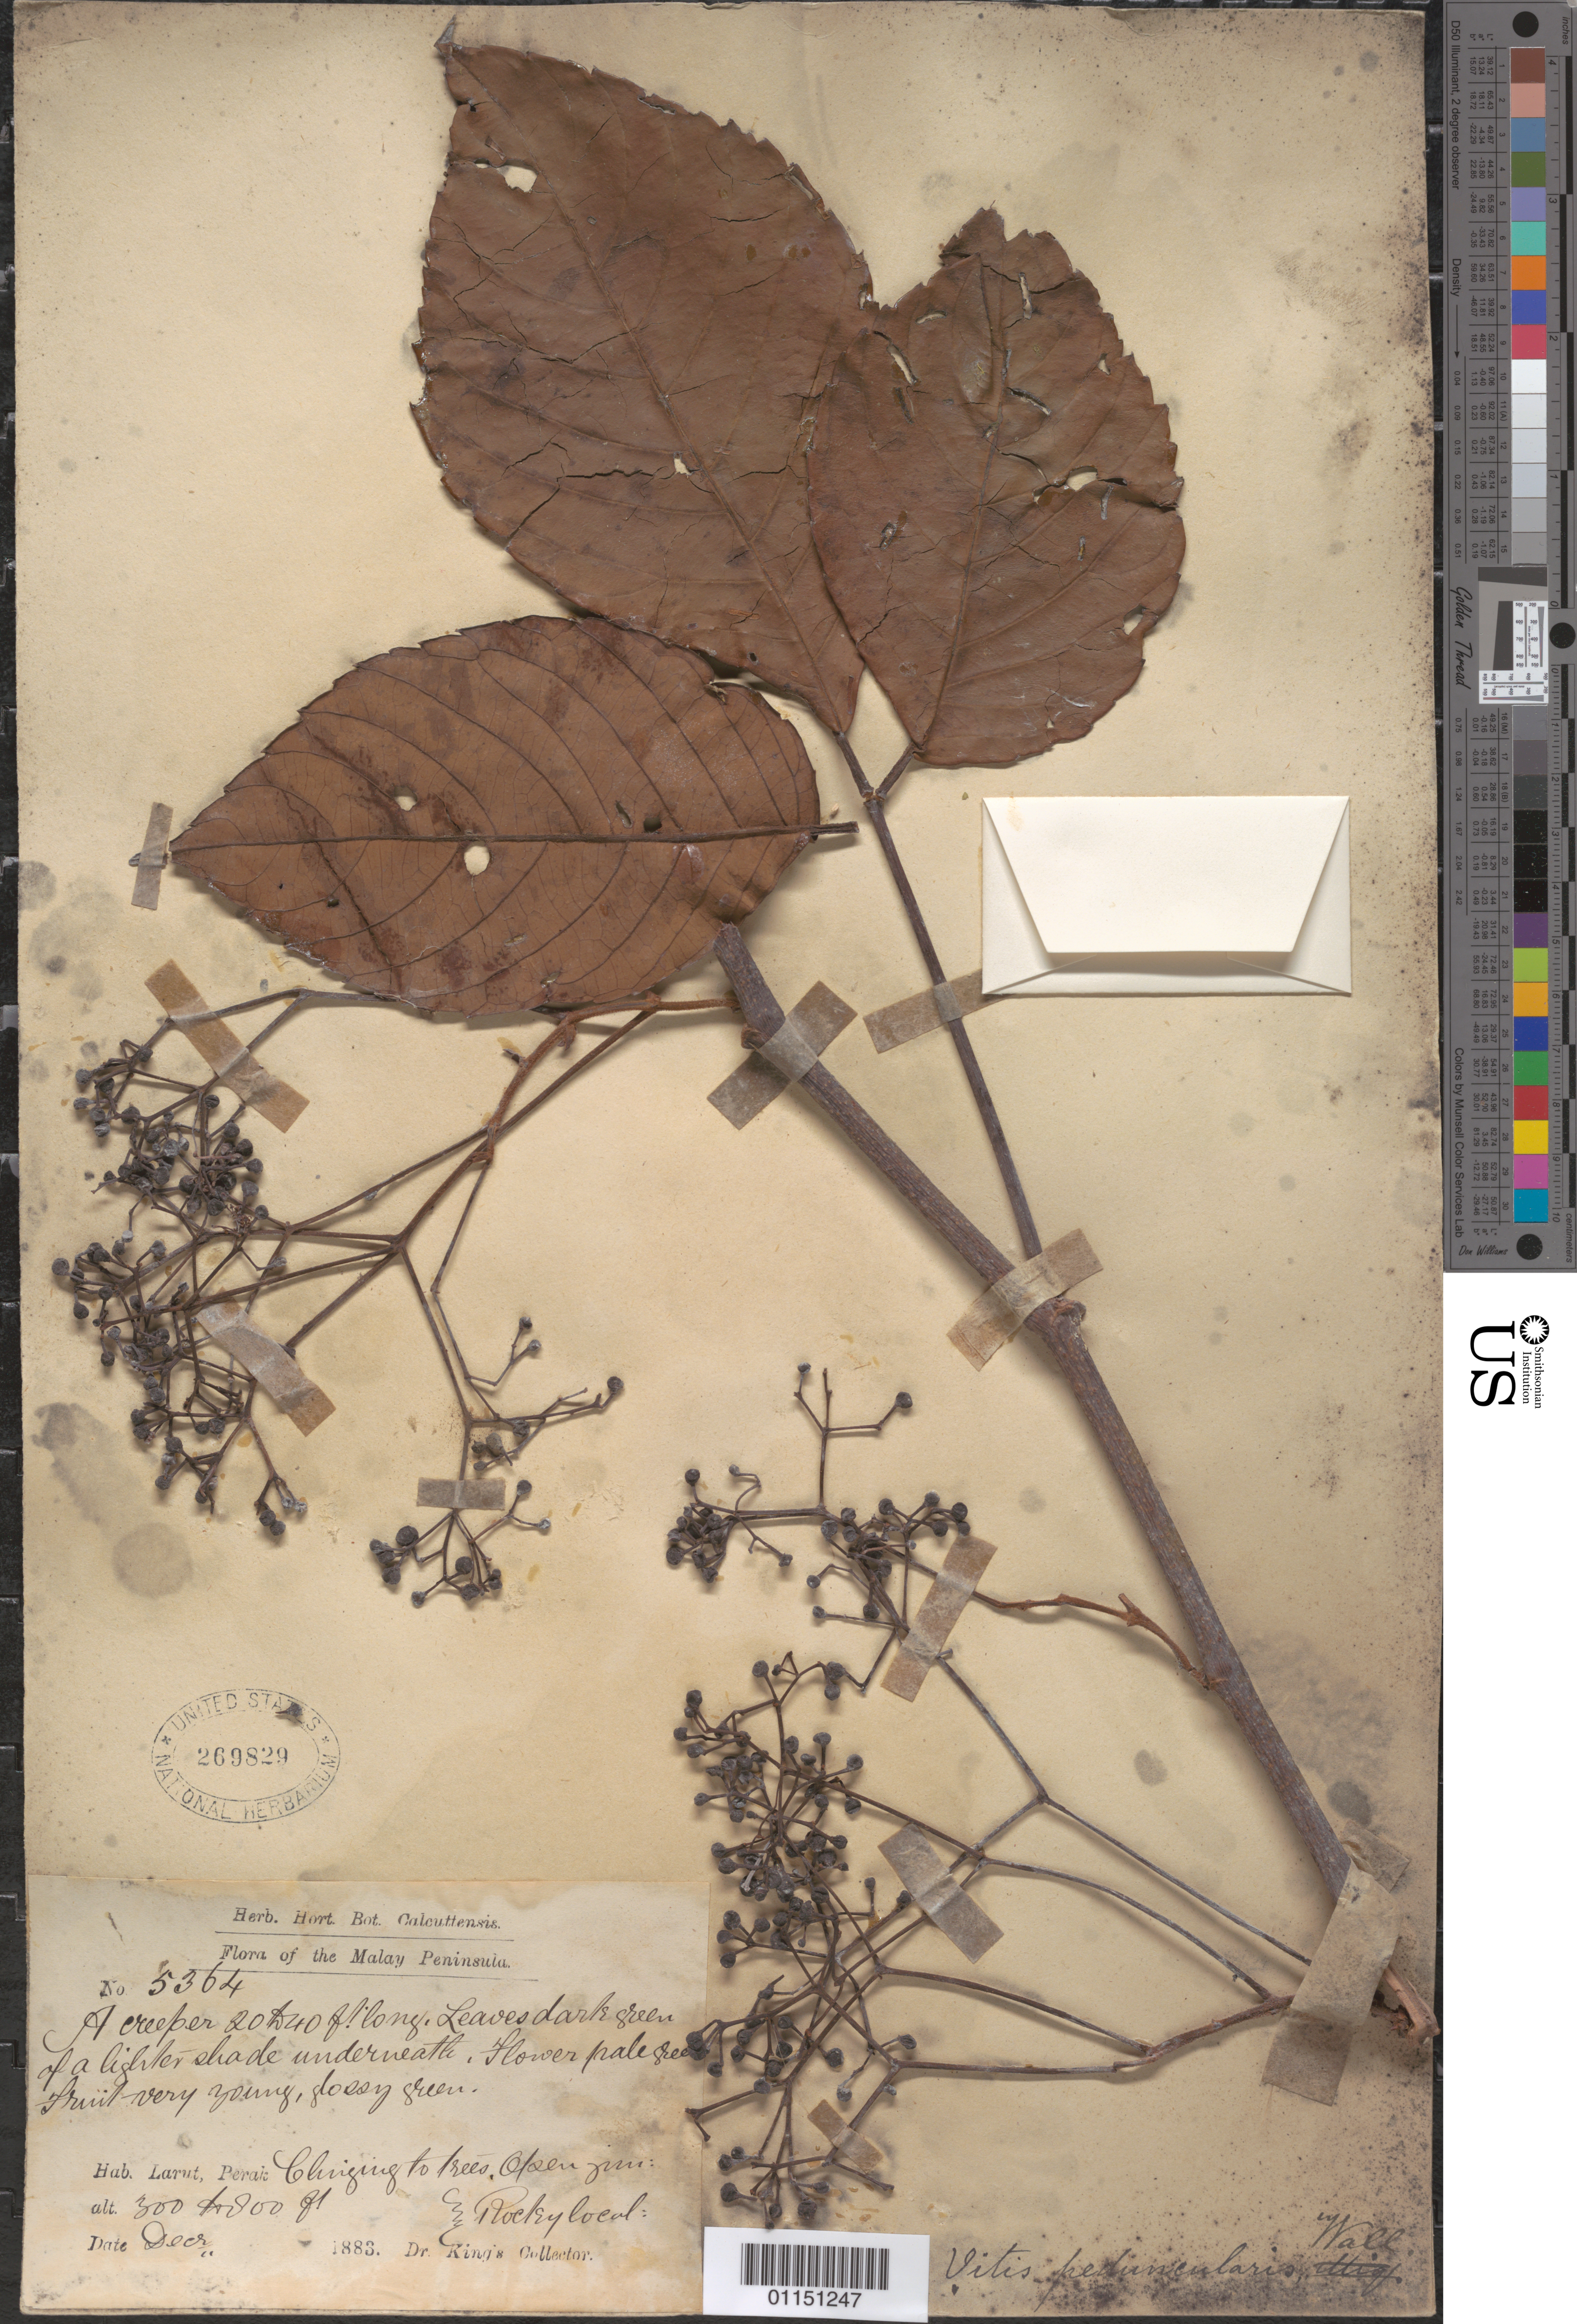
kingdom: Plantae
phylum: Tracheophyta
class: Magnoliopsida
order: Vitales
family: Vitaceae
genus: Vitis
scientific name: Vitis peduncularis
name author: & Lawson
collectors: King, --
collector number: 5364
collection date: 1883-12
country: Malaysia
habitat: Climbing to trees.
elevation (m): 300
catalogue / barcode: US 269829